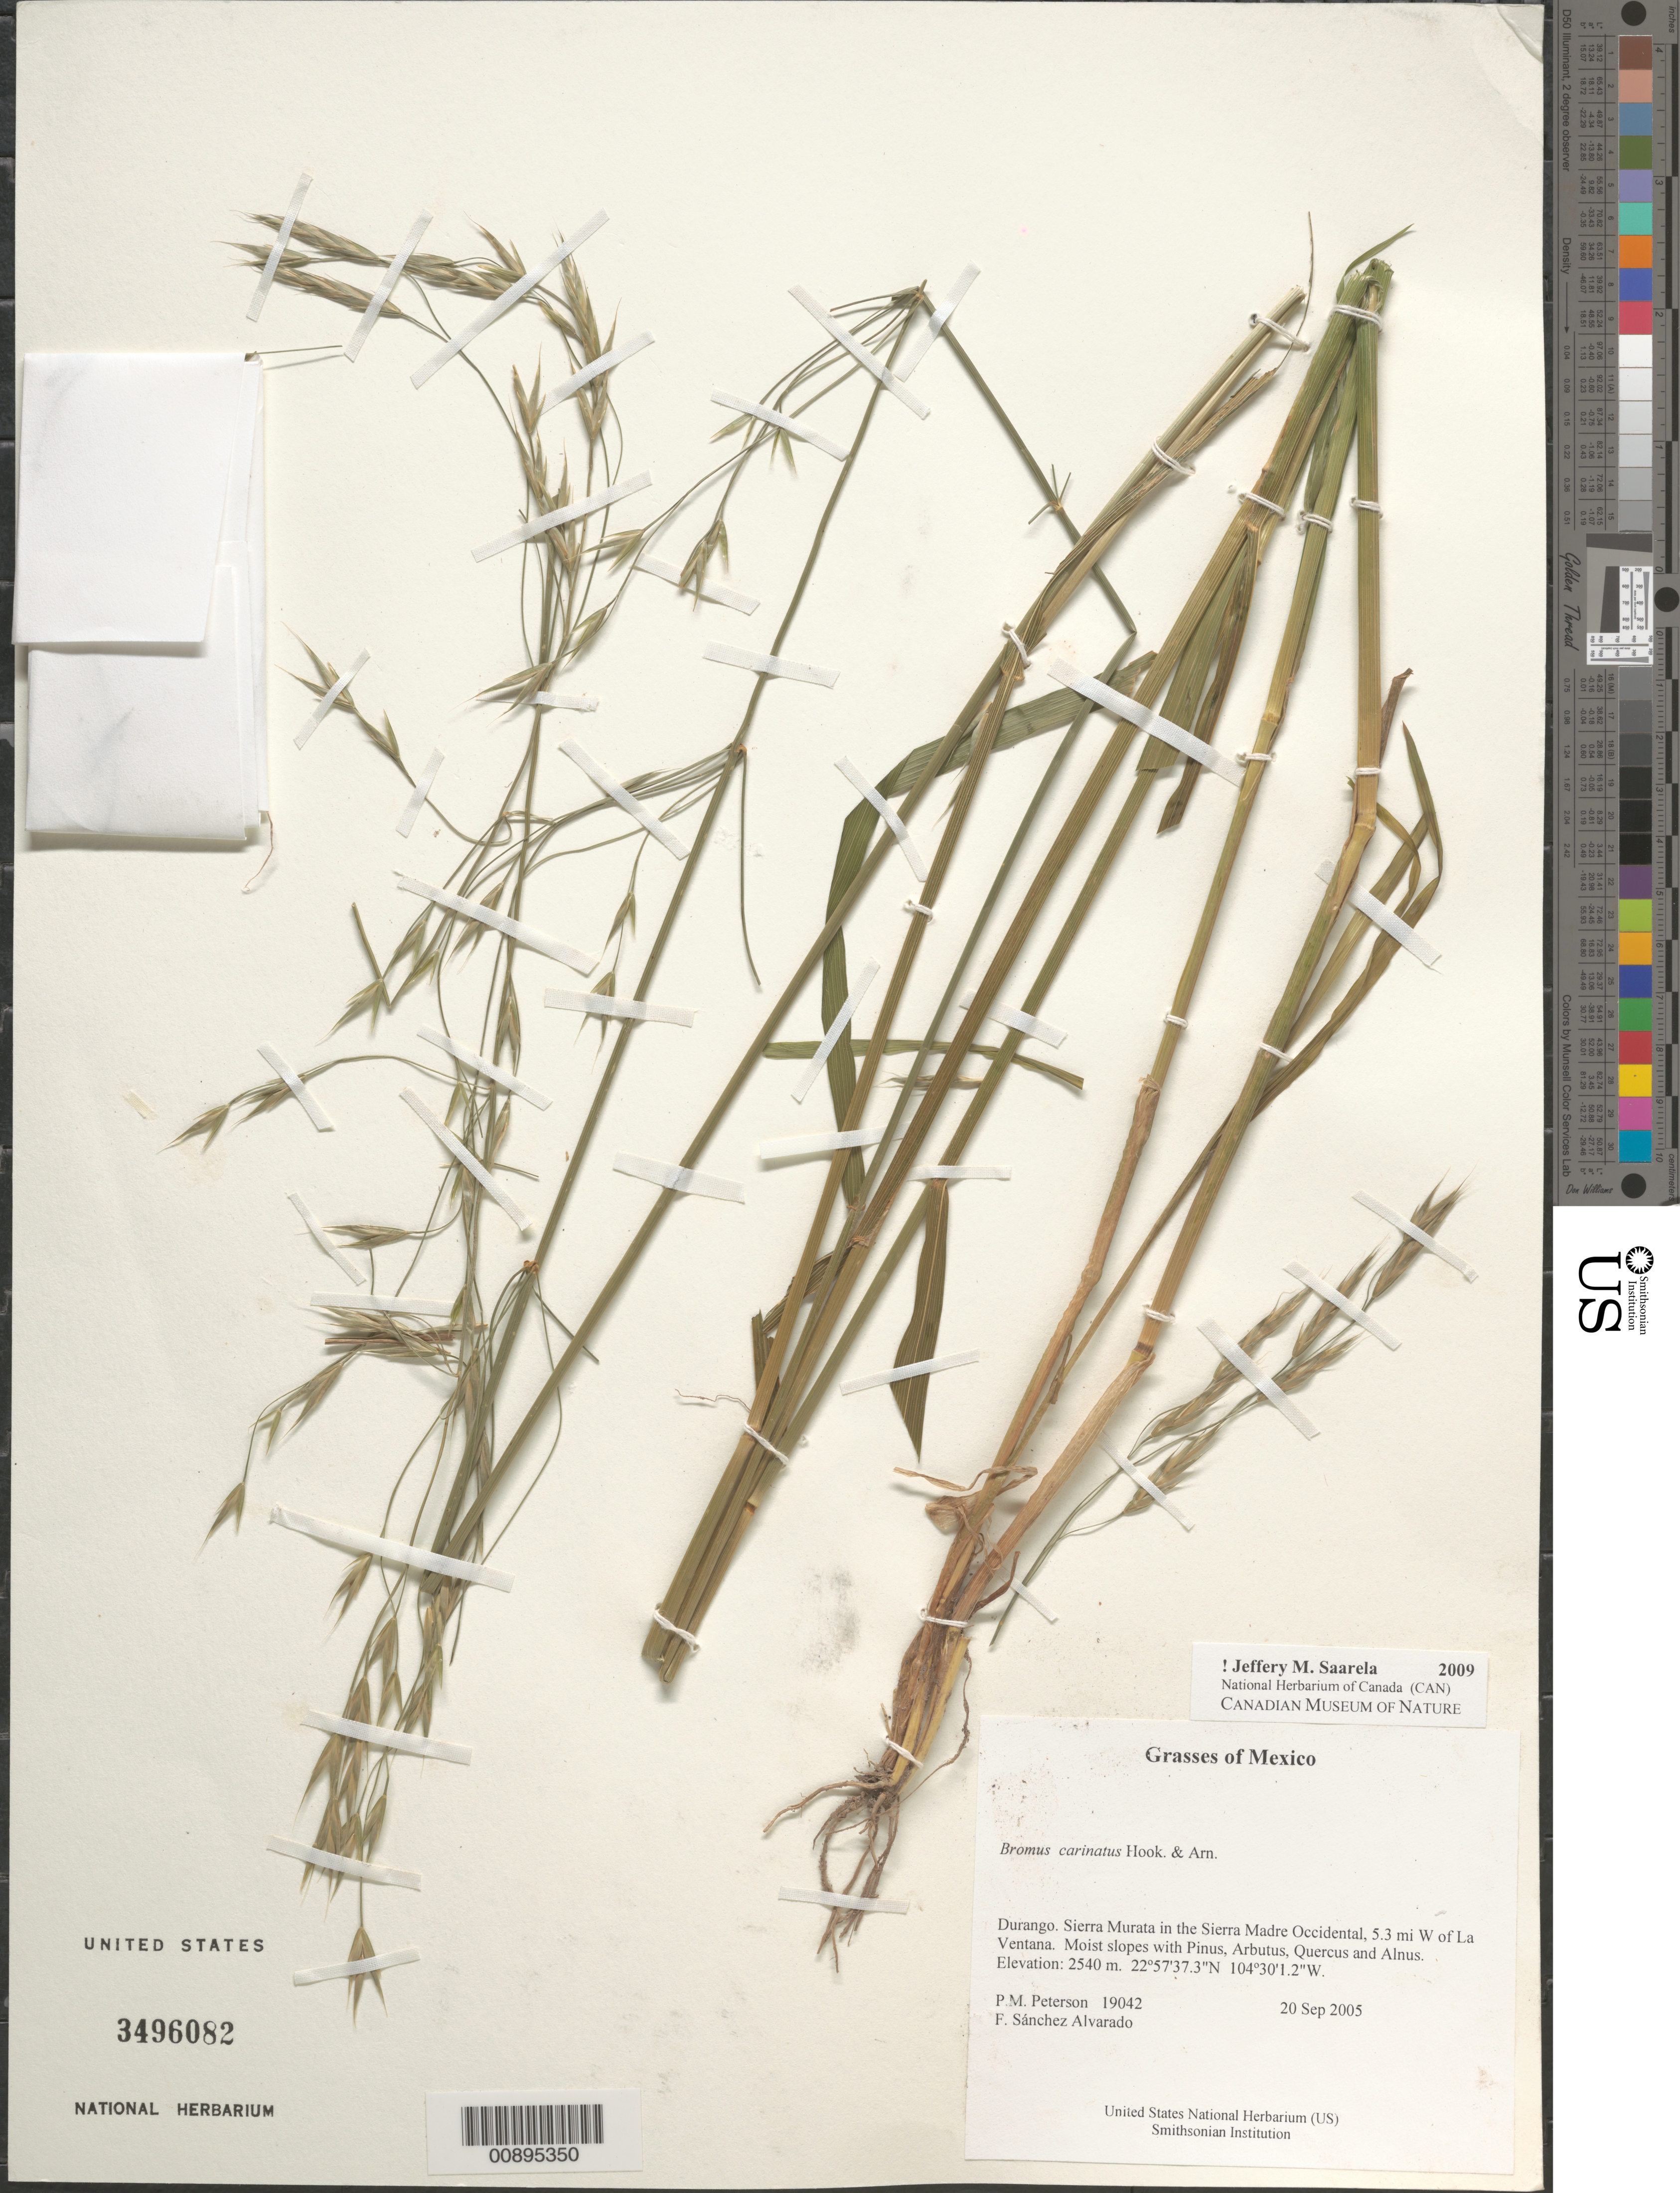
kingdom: Plantae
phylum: Tracheophyta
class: Liliopsida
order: Poales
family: Poaceae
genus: Bromus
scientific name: Bromus carinatus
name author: Hook. & Arn.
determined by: Saarela, J. M., (CAN), Canadian Museum of Nature (CANADA)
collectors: P. M. Peterson & F. Sánchez Alvarado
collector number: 19042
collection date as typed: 20 Sep 2005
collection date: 2005-09-20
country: Mexico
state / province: Durango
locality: Sierra Murata in the Sierra Madre Occidental, 5.3 mi W of La Ventana. Moist slopes with Pinus, Arbutus, Quercus and Alnus.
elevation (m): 2540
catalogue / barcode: US 3496082